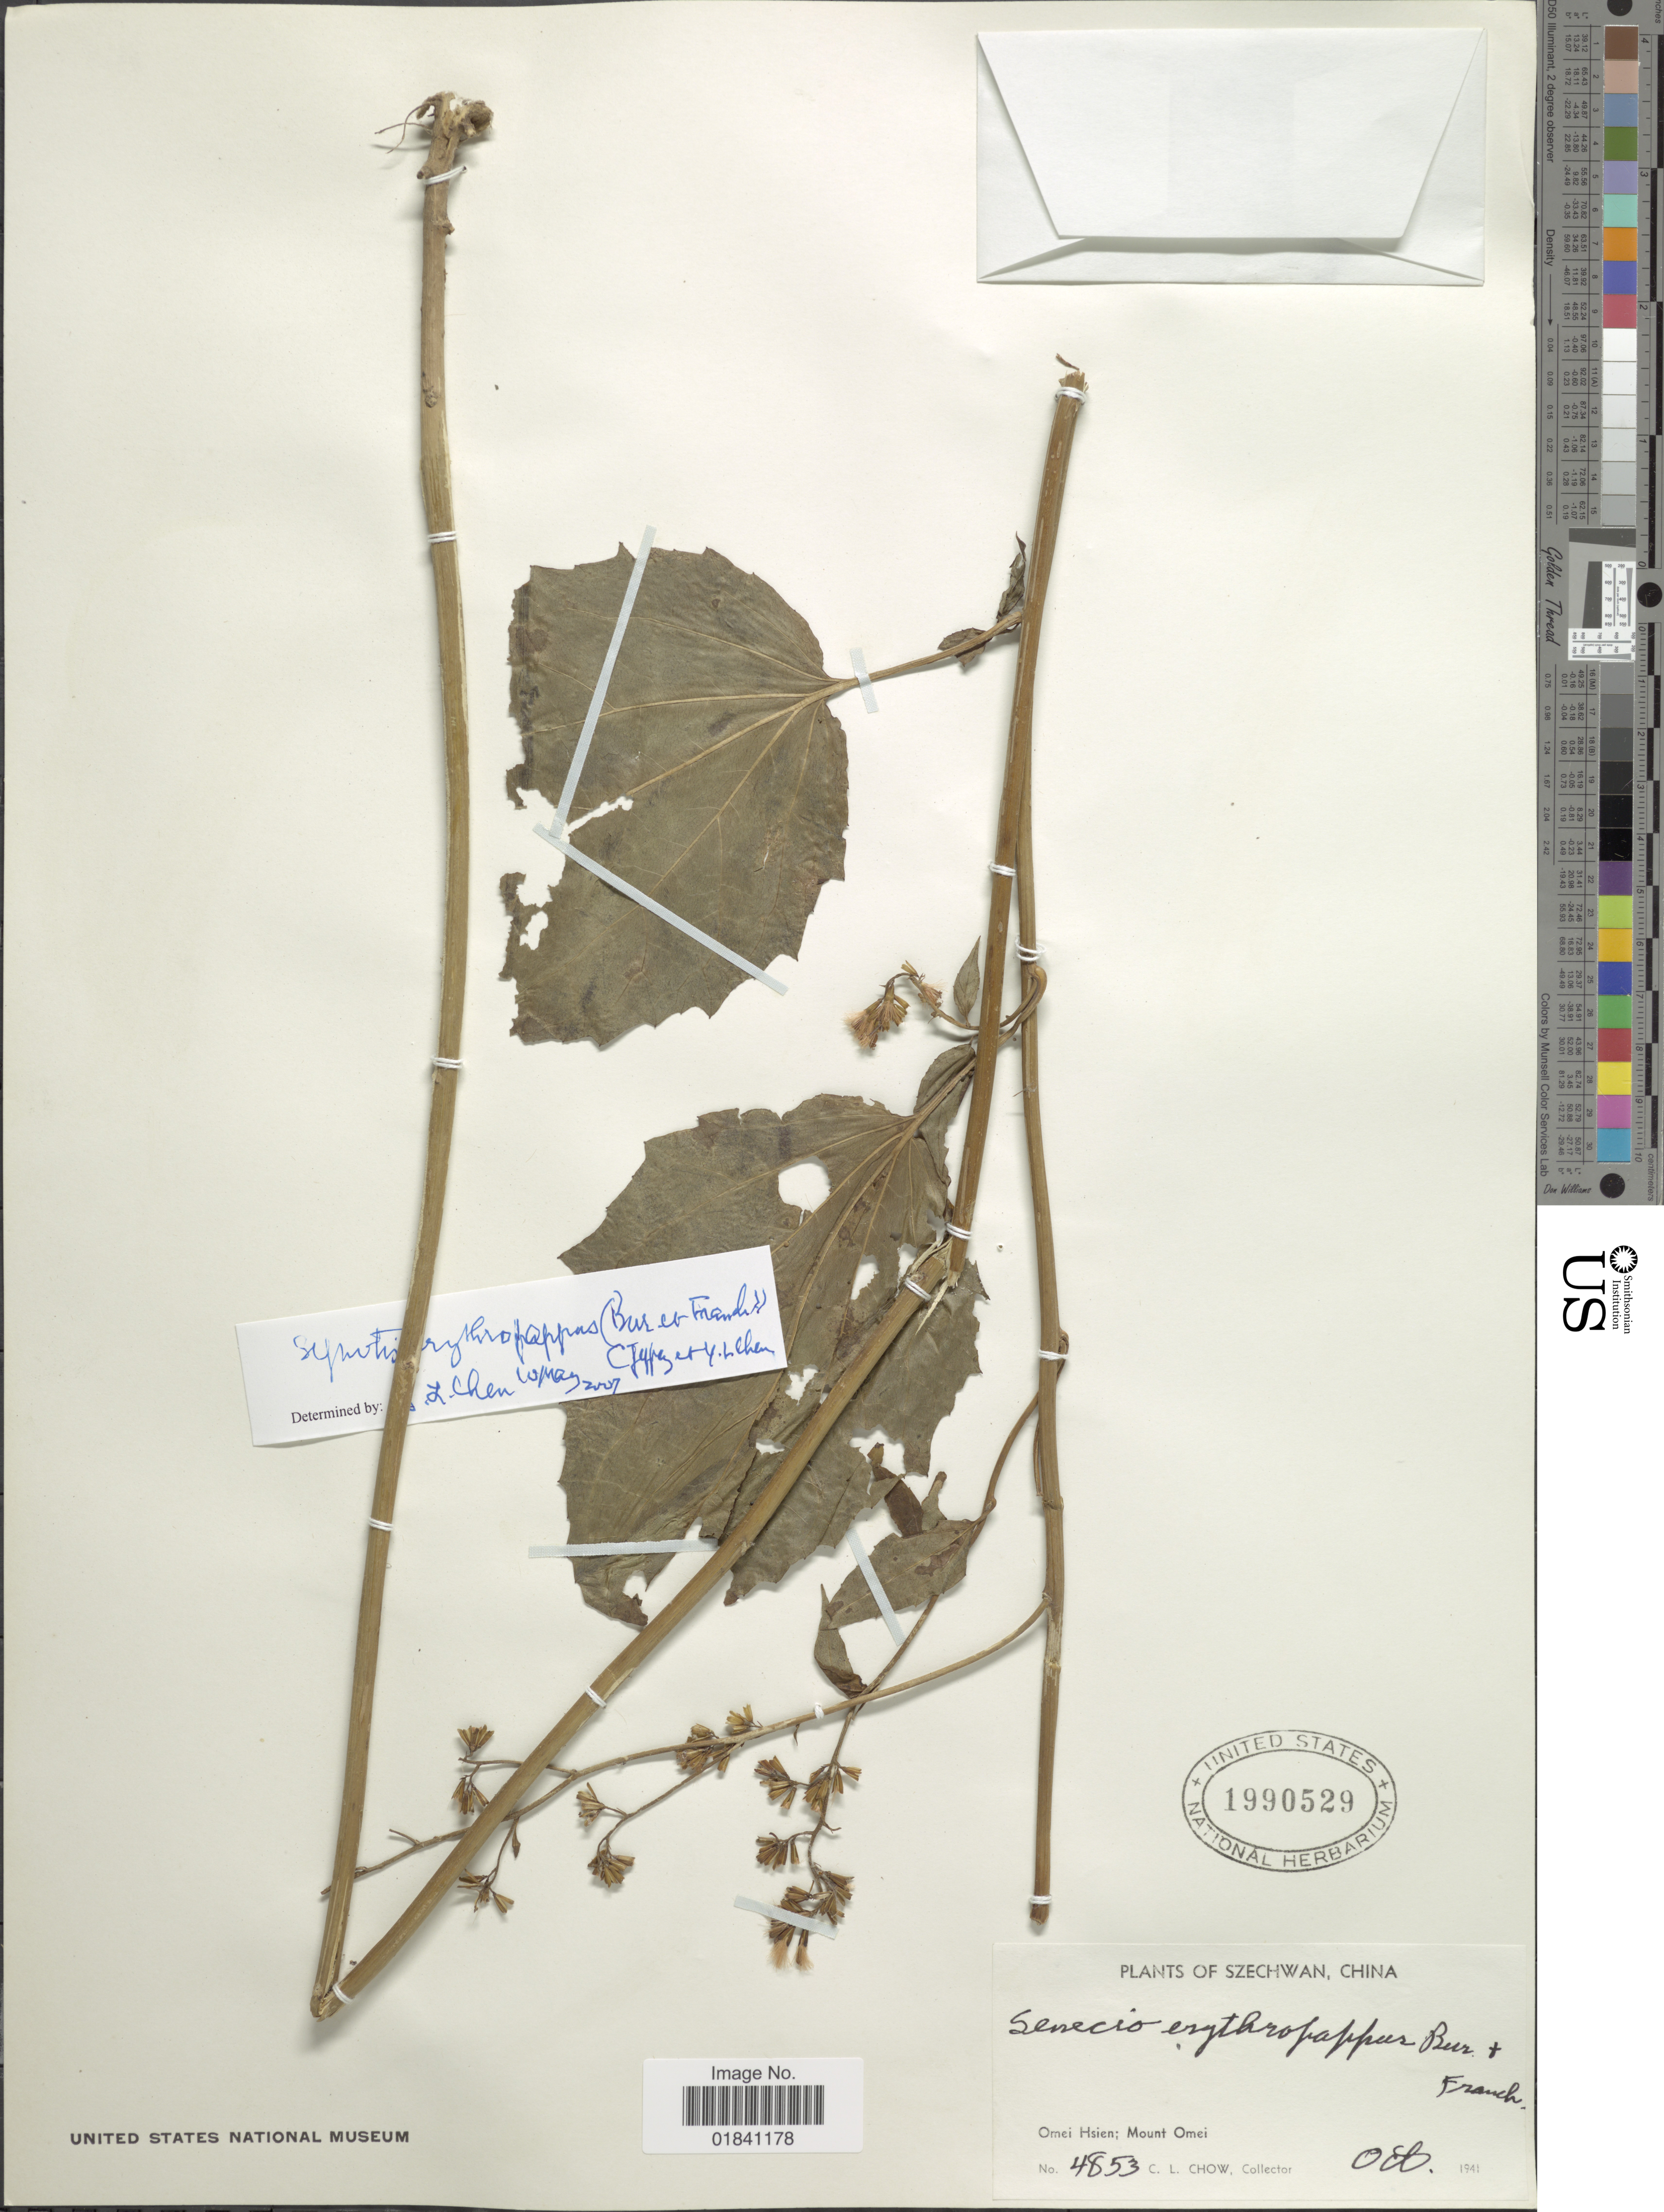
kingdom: Plantae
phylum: Tracheophyta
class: Magnoliopsida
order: Asterales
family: Asteraceae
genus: Senecio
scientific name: Senecio erythropappus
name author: Bureau & Franch.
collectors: C. Chow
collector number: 4853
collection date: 1941-10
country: China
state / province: Sichuan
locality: Szechwan. Omei Hsien; Mount Omei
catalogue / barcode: US 1990529